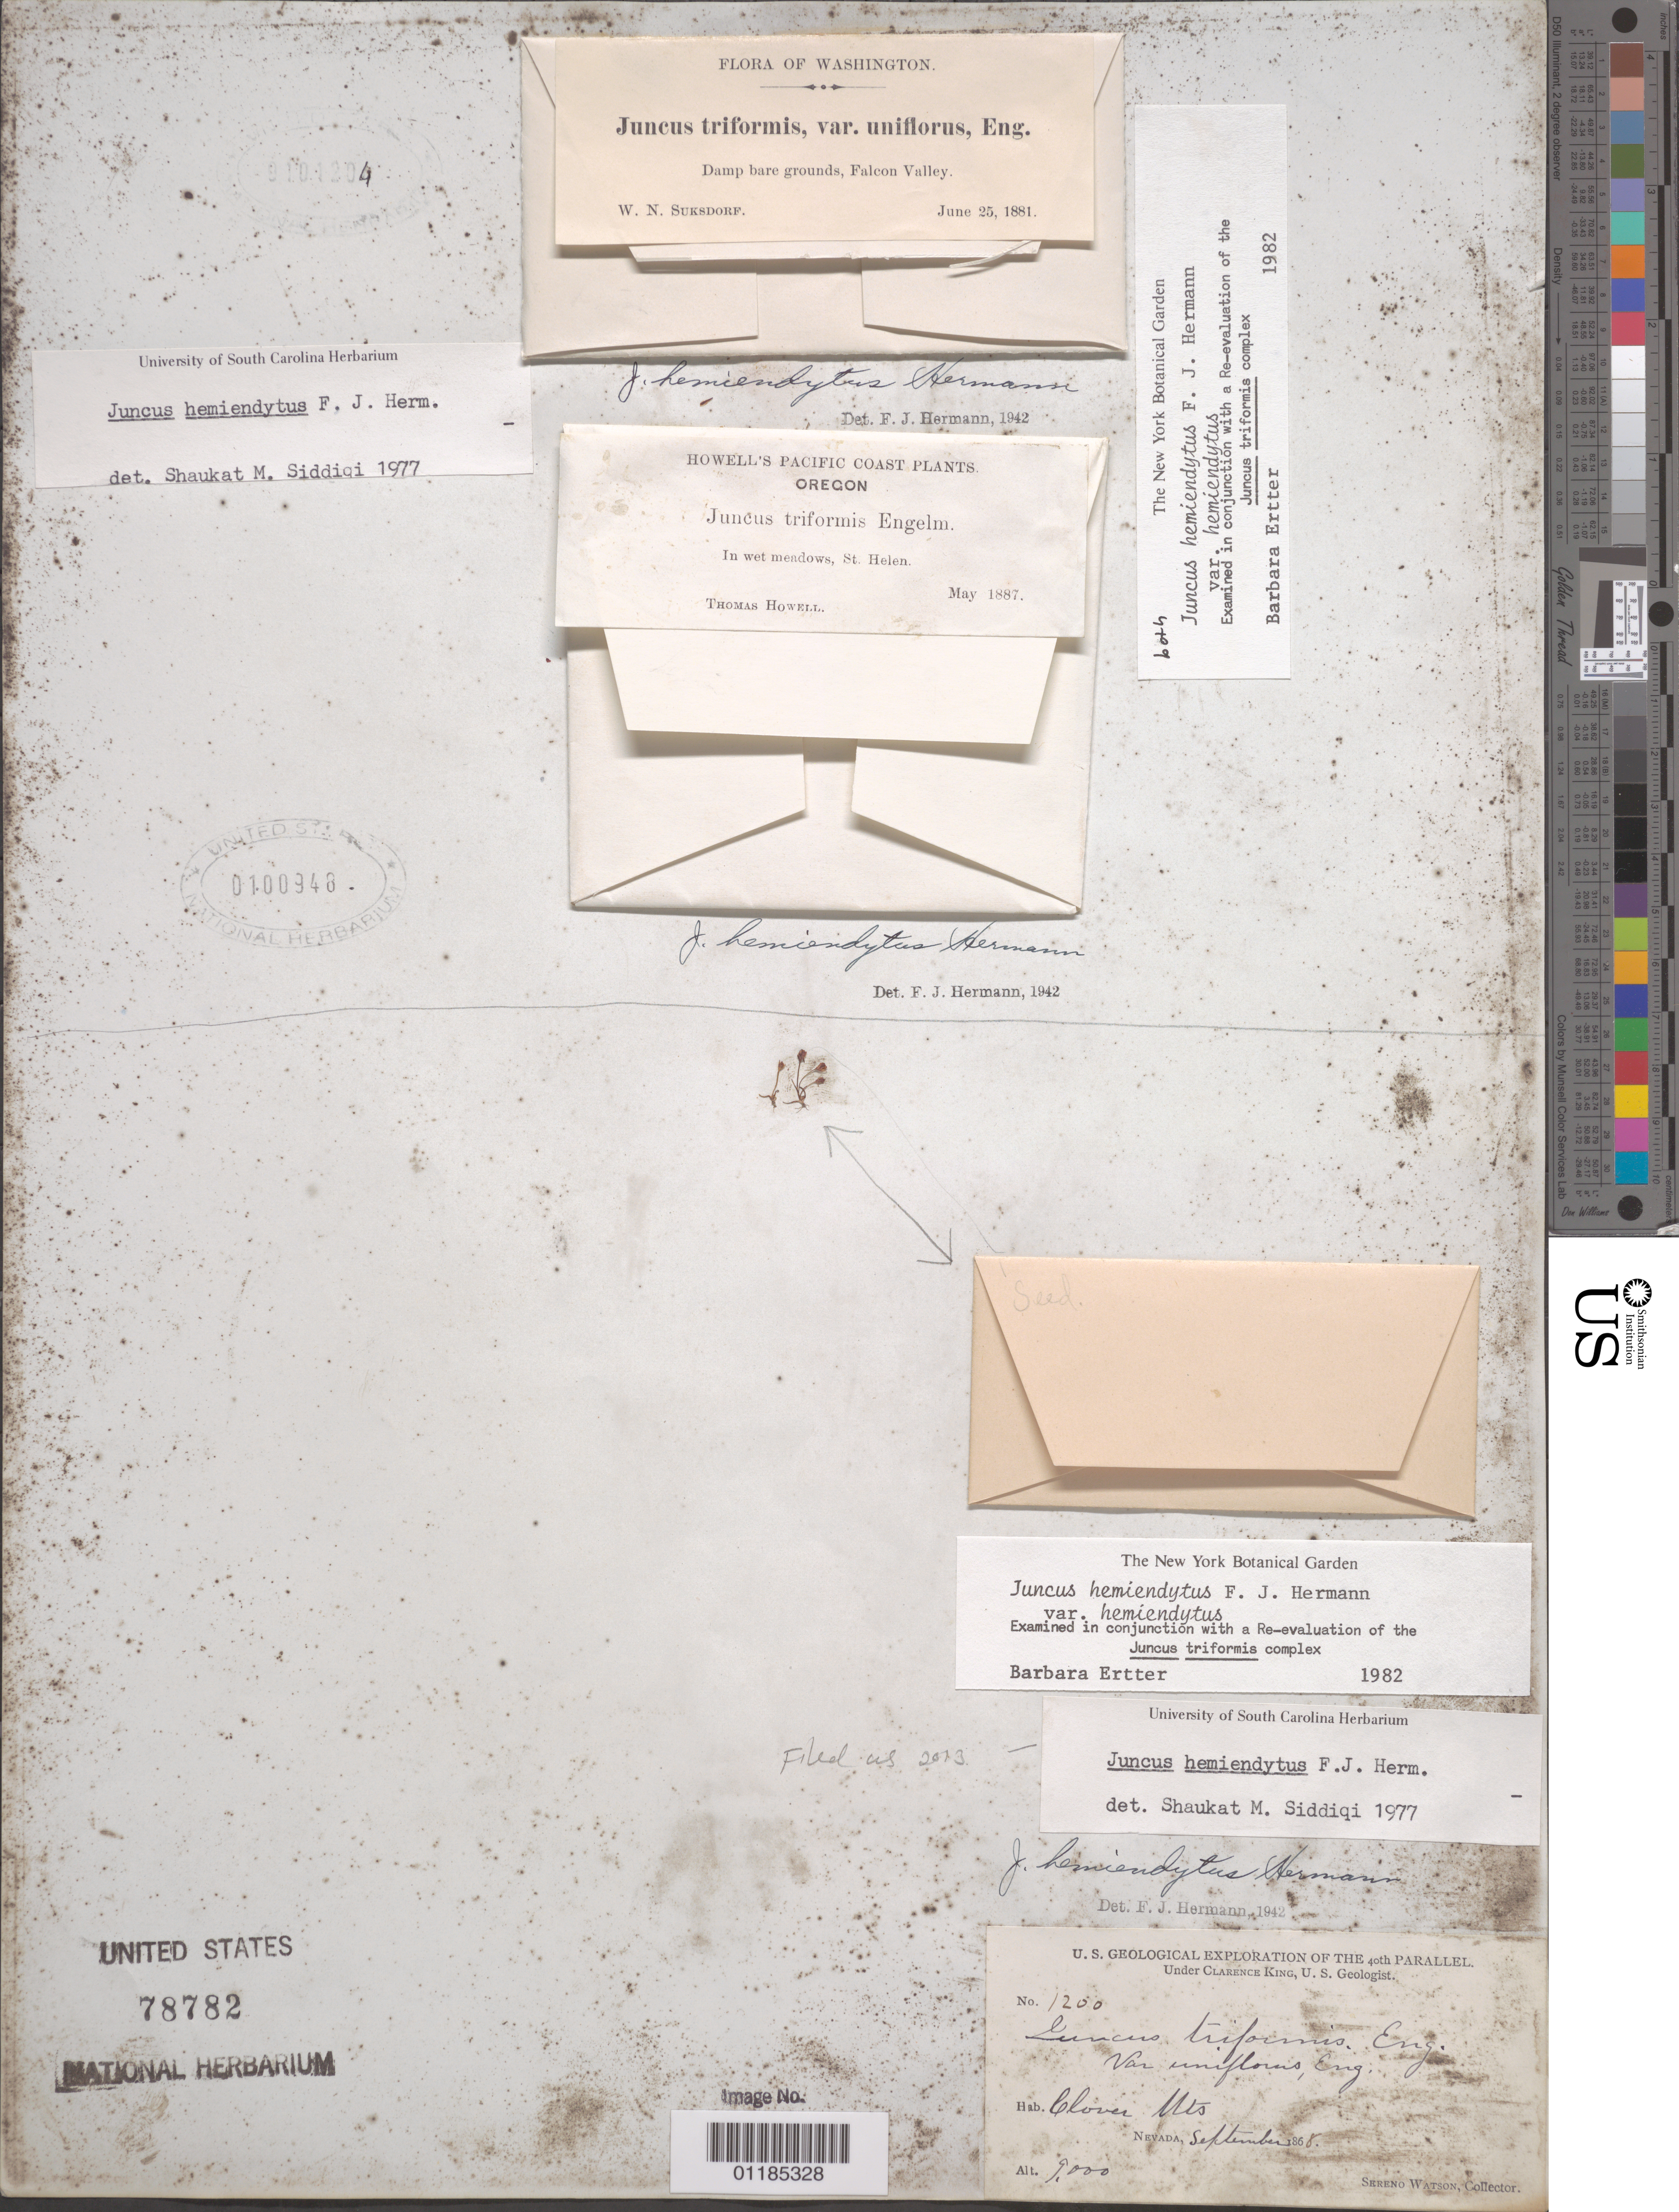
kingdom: Plantae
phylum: Tracheophyta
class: Liliopsida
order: Poales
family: Juncaceae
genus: Juncus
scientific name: Juncus hemiendytus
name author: F.J. Herm.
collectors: W. N. Suksdorf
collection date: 1881-06-25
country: United States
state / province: Washington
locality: Falcon Valley.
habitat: Damp bare grounds.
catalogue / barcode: US 101204